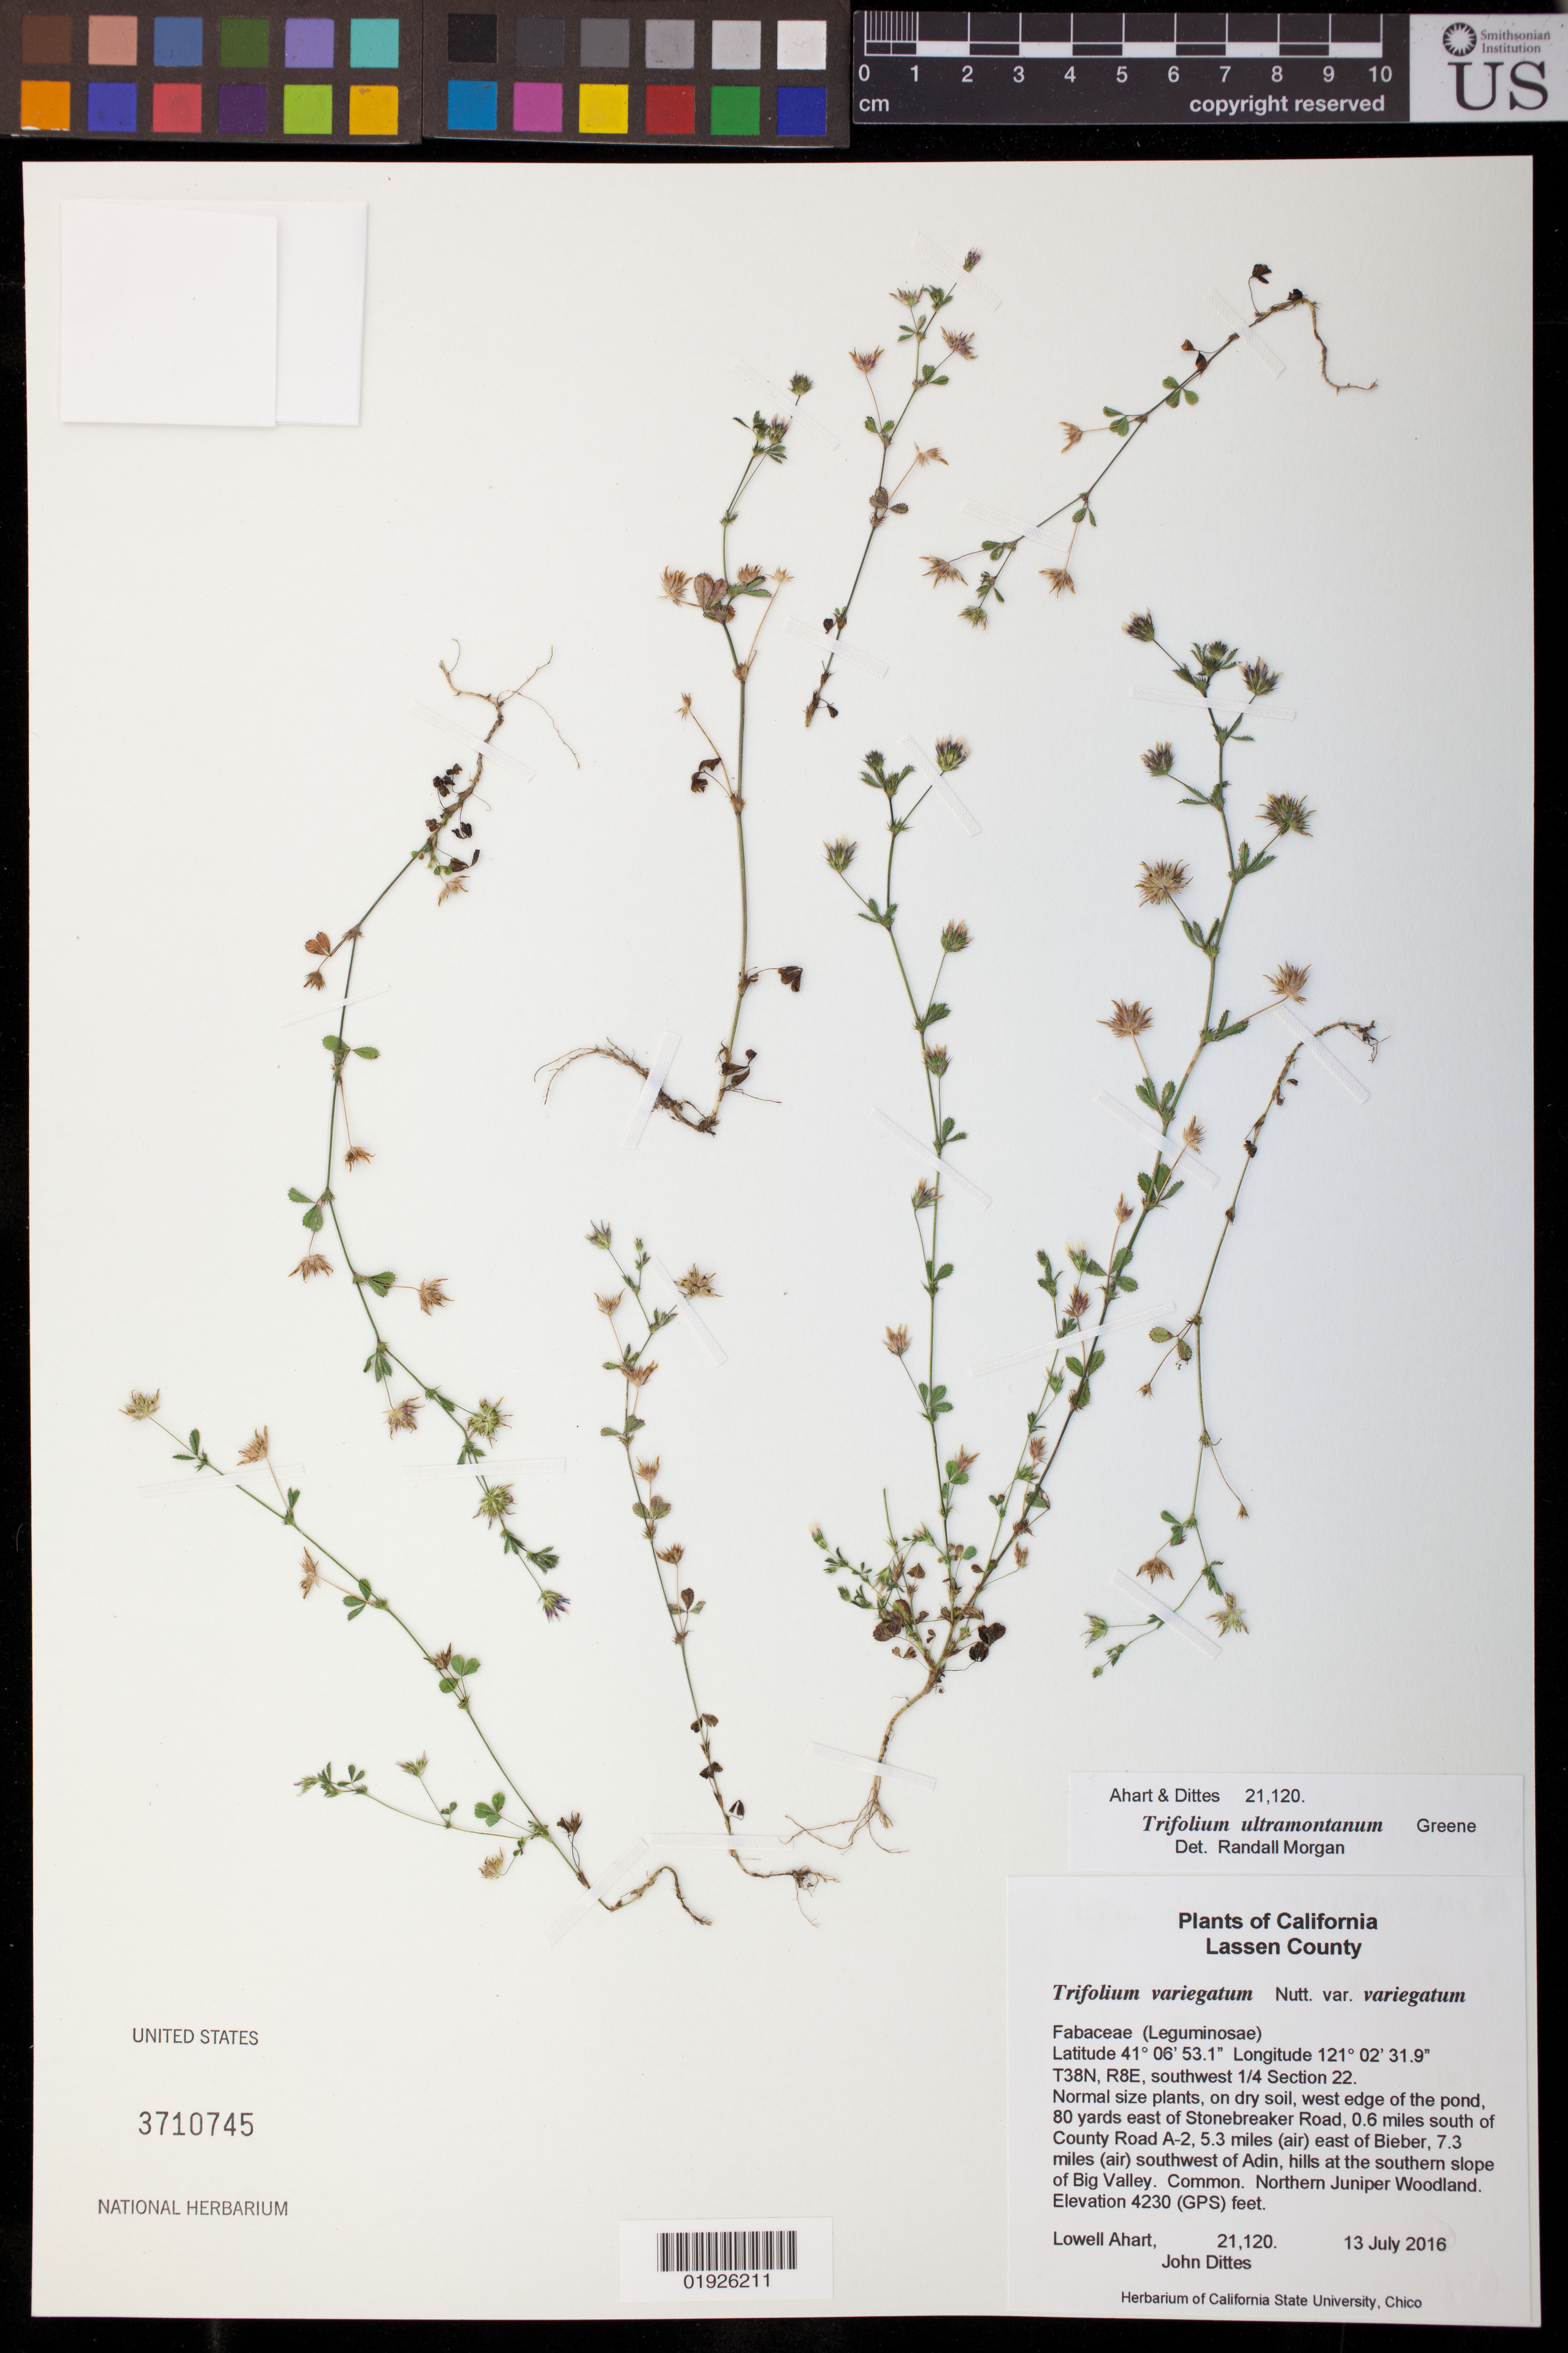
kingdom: Plantae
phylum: Tracheophyta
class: Magnoliopsida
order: Fabales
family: Fabaceae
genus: Trifolium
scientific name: Trifolium ultramontanum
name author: Greene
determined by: Morgan, Randall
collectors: L. Ahart & J. Dittes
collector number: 21120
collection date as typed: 13 July 2016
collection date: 2016-07-13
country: United States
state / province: California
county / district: Modoc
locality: T38N, R8E, southwest 1/4 section 22. West edge of the pond, 80 yards east of Stonebreaker Road, 0.6 miles south of Country Road A-2, 5.3 miles (air) east of Bieber, 7.3 miles (air) southwest of Adin, hills at the southern slope of Big Valley.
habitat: Northern Juniper Woodland, on dry soil.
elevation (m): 1289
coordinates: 41 06 53.1, 121 02 31.9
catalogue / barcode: US 3710745